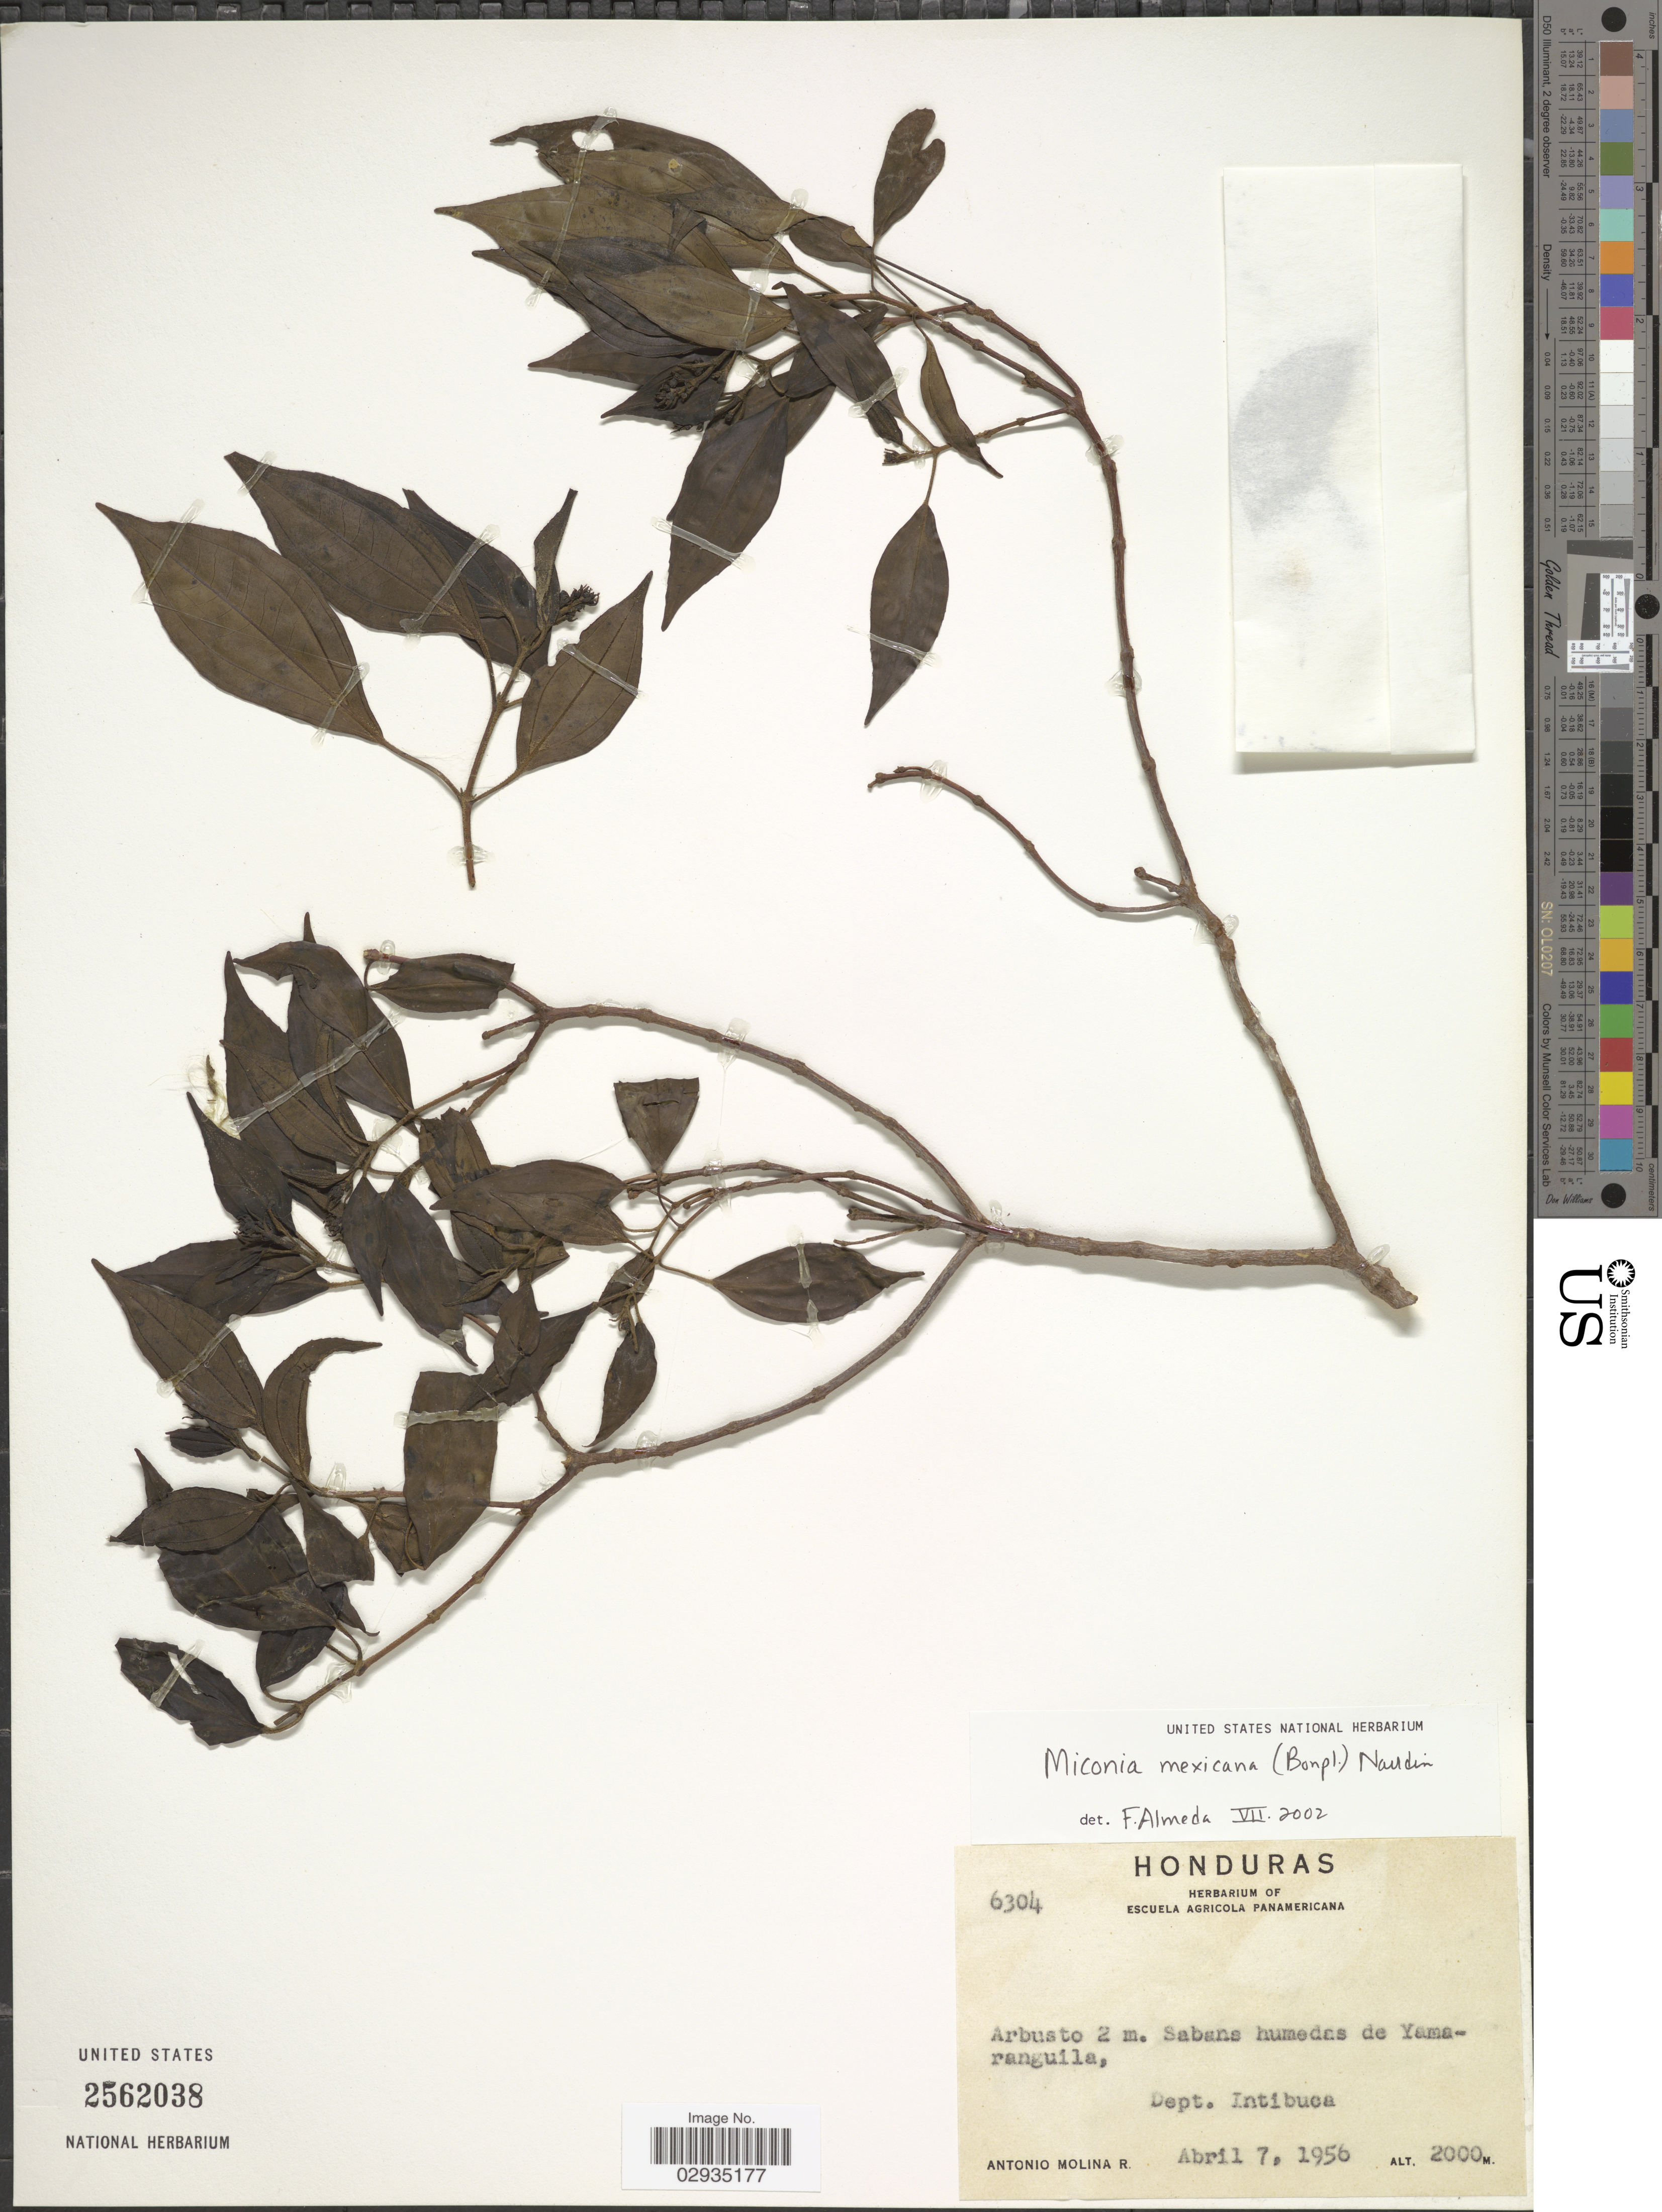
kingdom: Plantae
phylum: Tracheophyta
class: Magnoliopsida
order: Myrtales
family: Melastomataceae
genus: Miconia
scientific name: Miconia mexicana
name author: (Bonpl.) Naudin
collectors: A. Molina R.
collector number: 6304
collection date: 1956-04-07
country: Honduras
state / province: Intibuca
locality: Sabans humedas de Yamaranguila, Dept. Intibuca.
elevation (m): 2000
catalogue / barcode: US 2562038